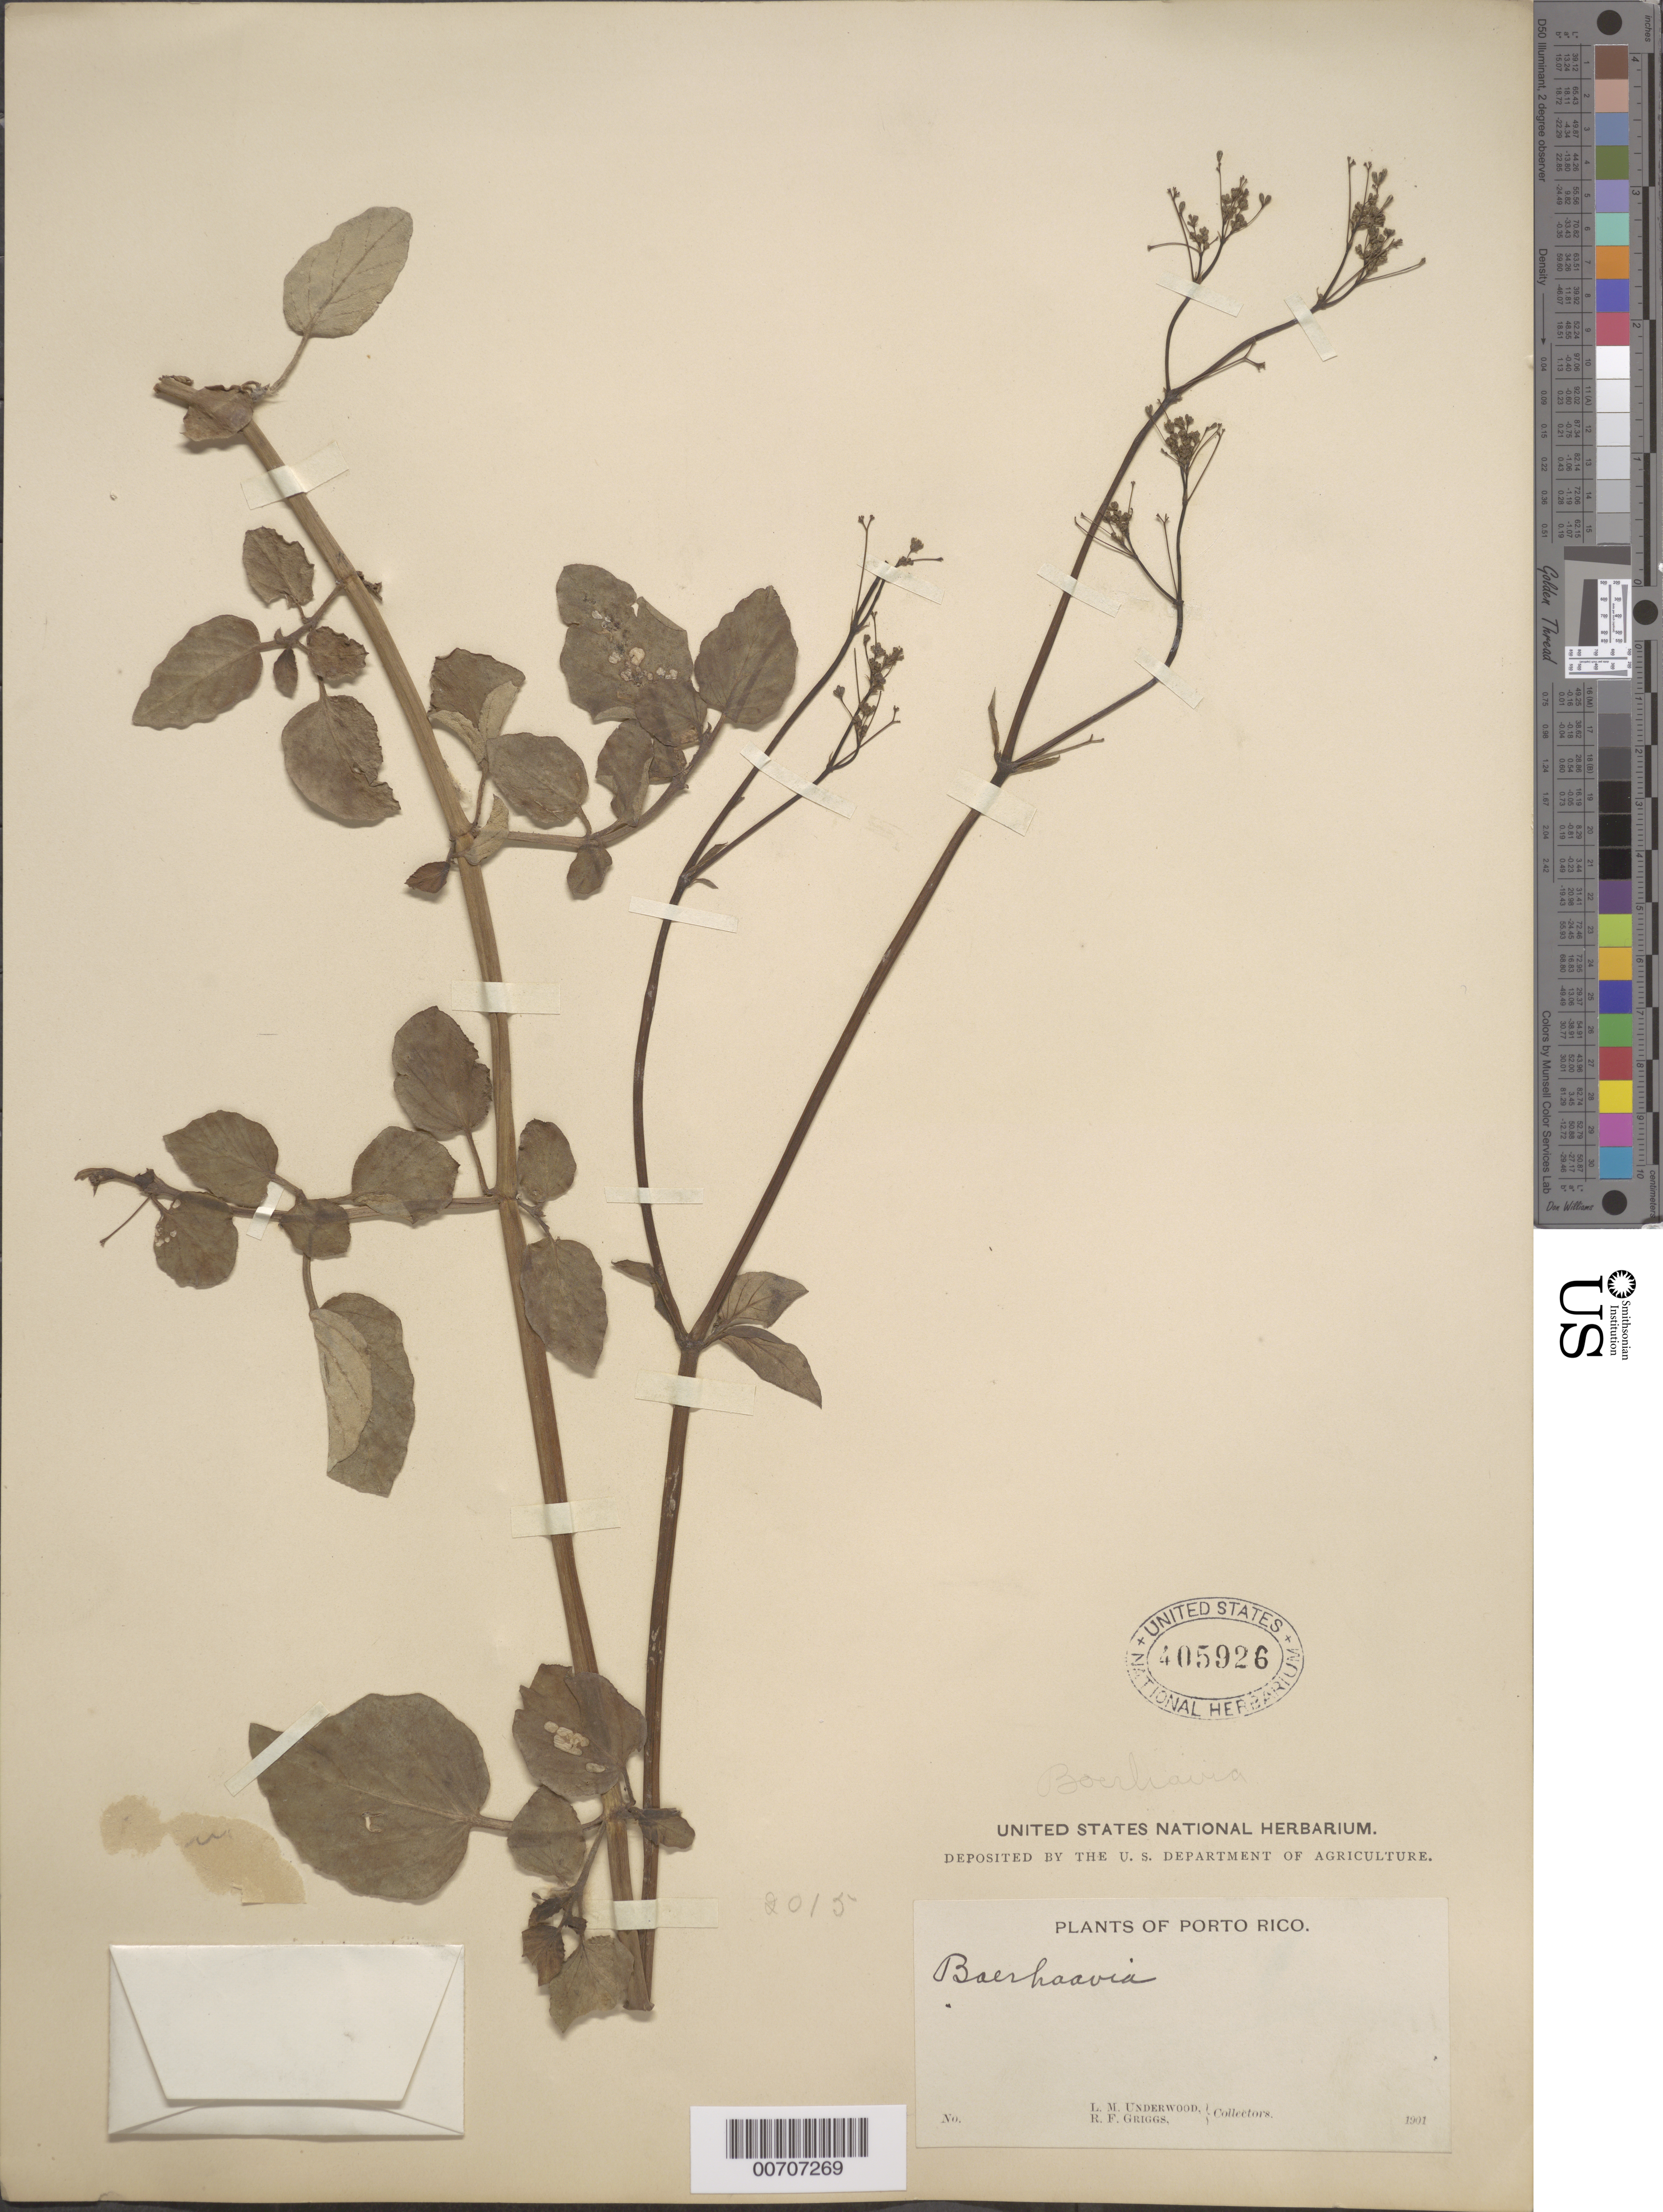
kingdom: Plantae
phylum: Tracheophyta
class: Magnoliopsida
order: Caryophyllales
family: Nyctaginaceae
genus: Boerhavia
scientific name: Boerhavia sp.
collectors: L. M. Underwood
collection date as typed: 1901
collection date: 1901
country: Puerto Rico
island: Greater Antilles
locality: Sierra de Naguabo ad Rio Blanco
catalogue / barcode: US 405926